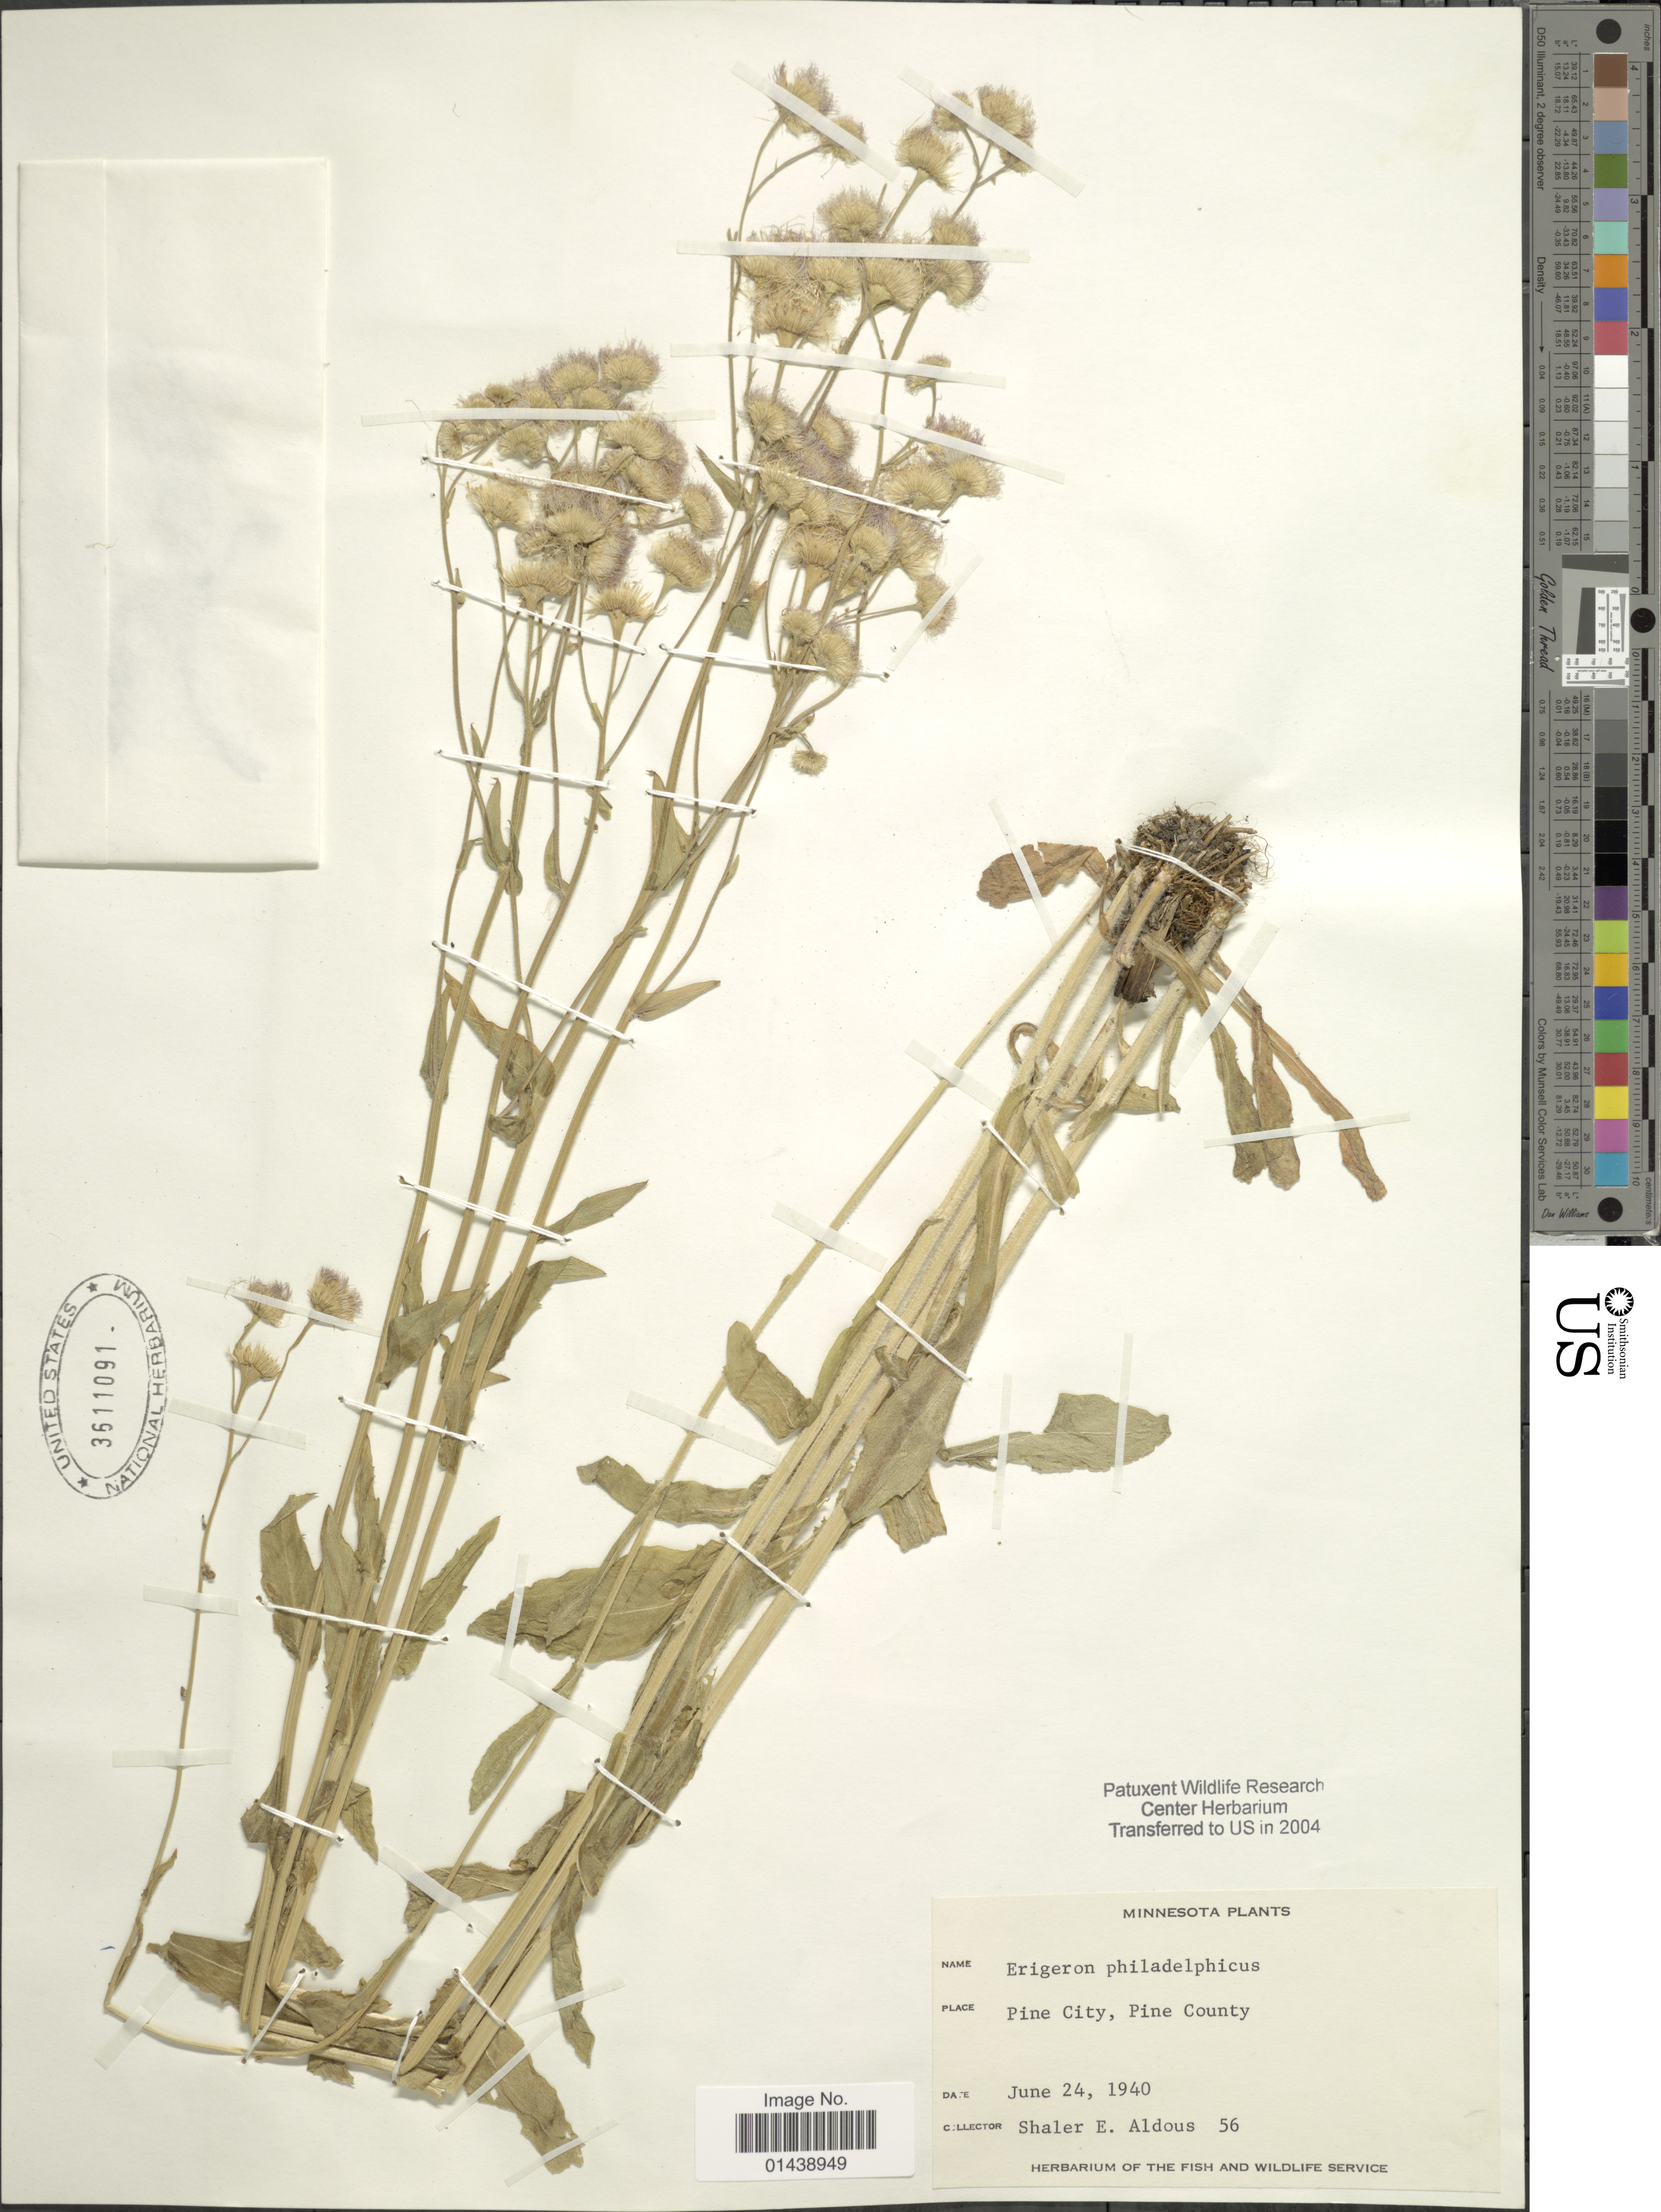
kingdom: Plantae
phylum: Tracheophyta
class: Magnoliopsida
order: Asterales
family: Asteraceae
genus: Erigeron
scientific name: Erigeron philadelphicus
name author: L.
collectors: S. Aldous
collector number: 56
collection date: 1940-06-24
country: United States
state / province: Minnesota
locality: Pine City, Pine County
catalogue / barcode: US 3611091